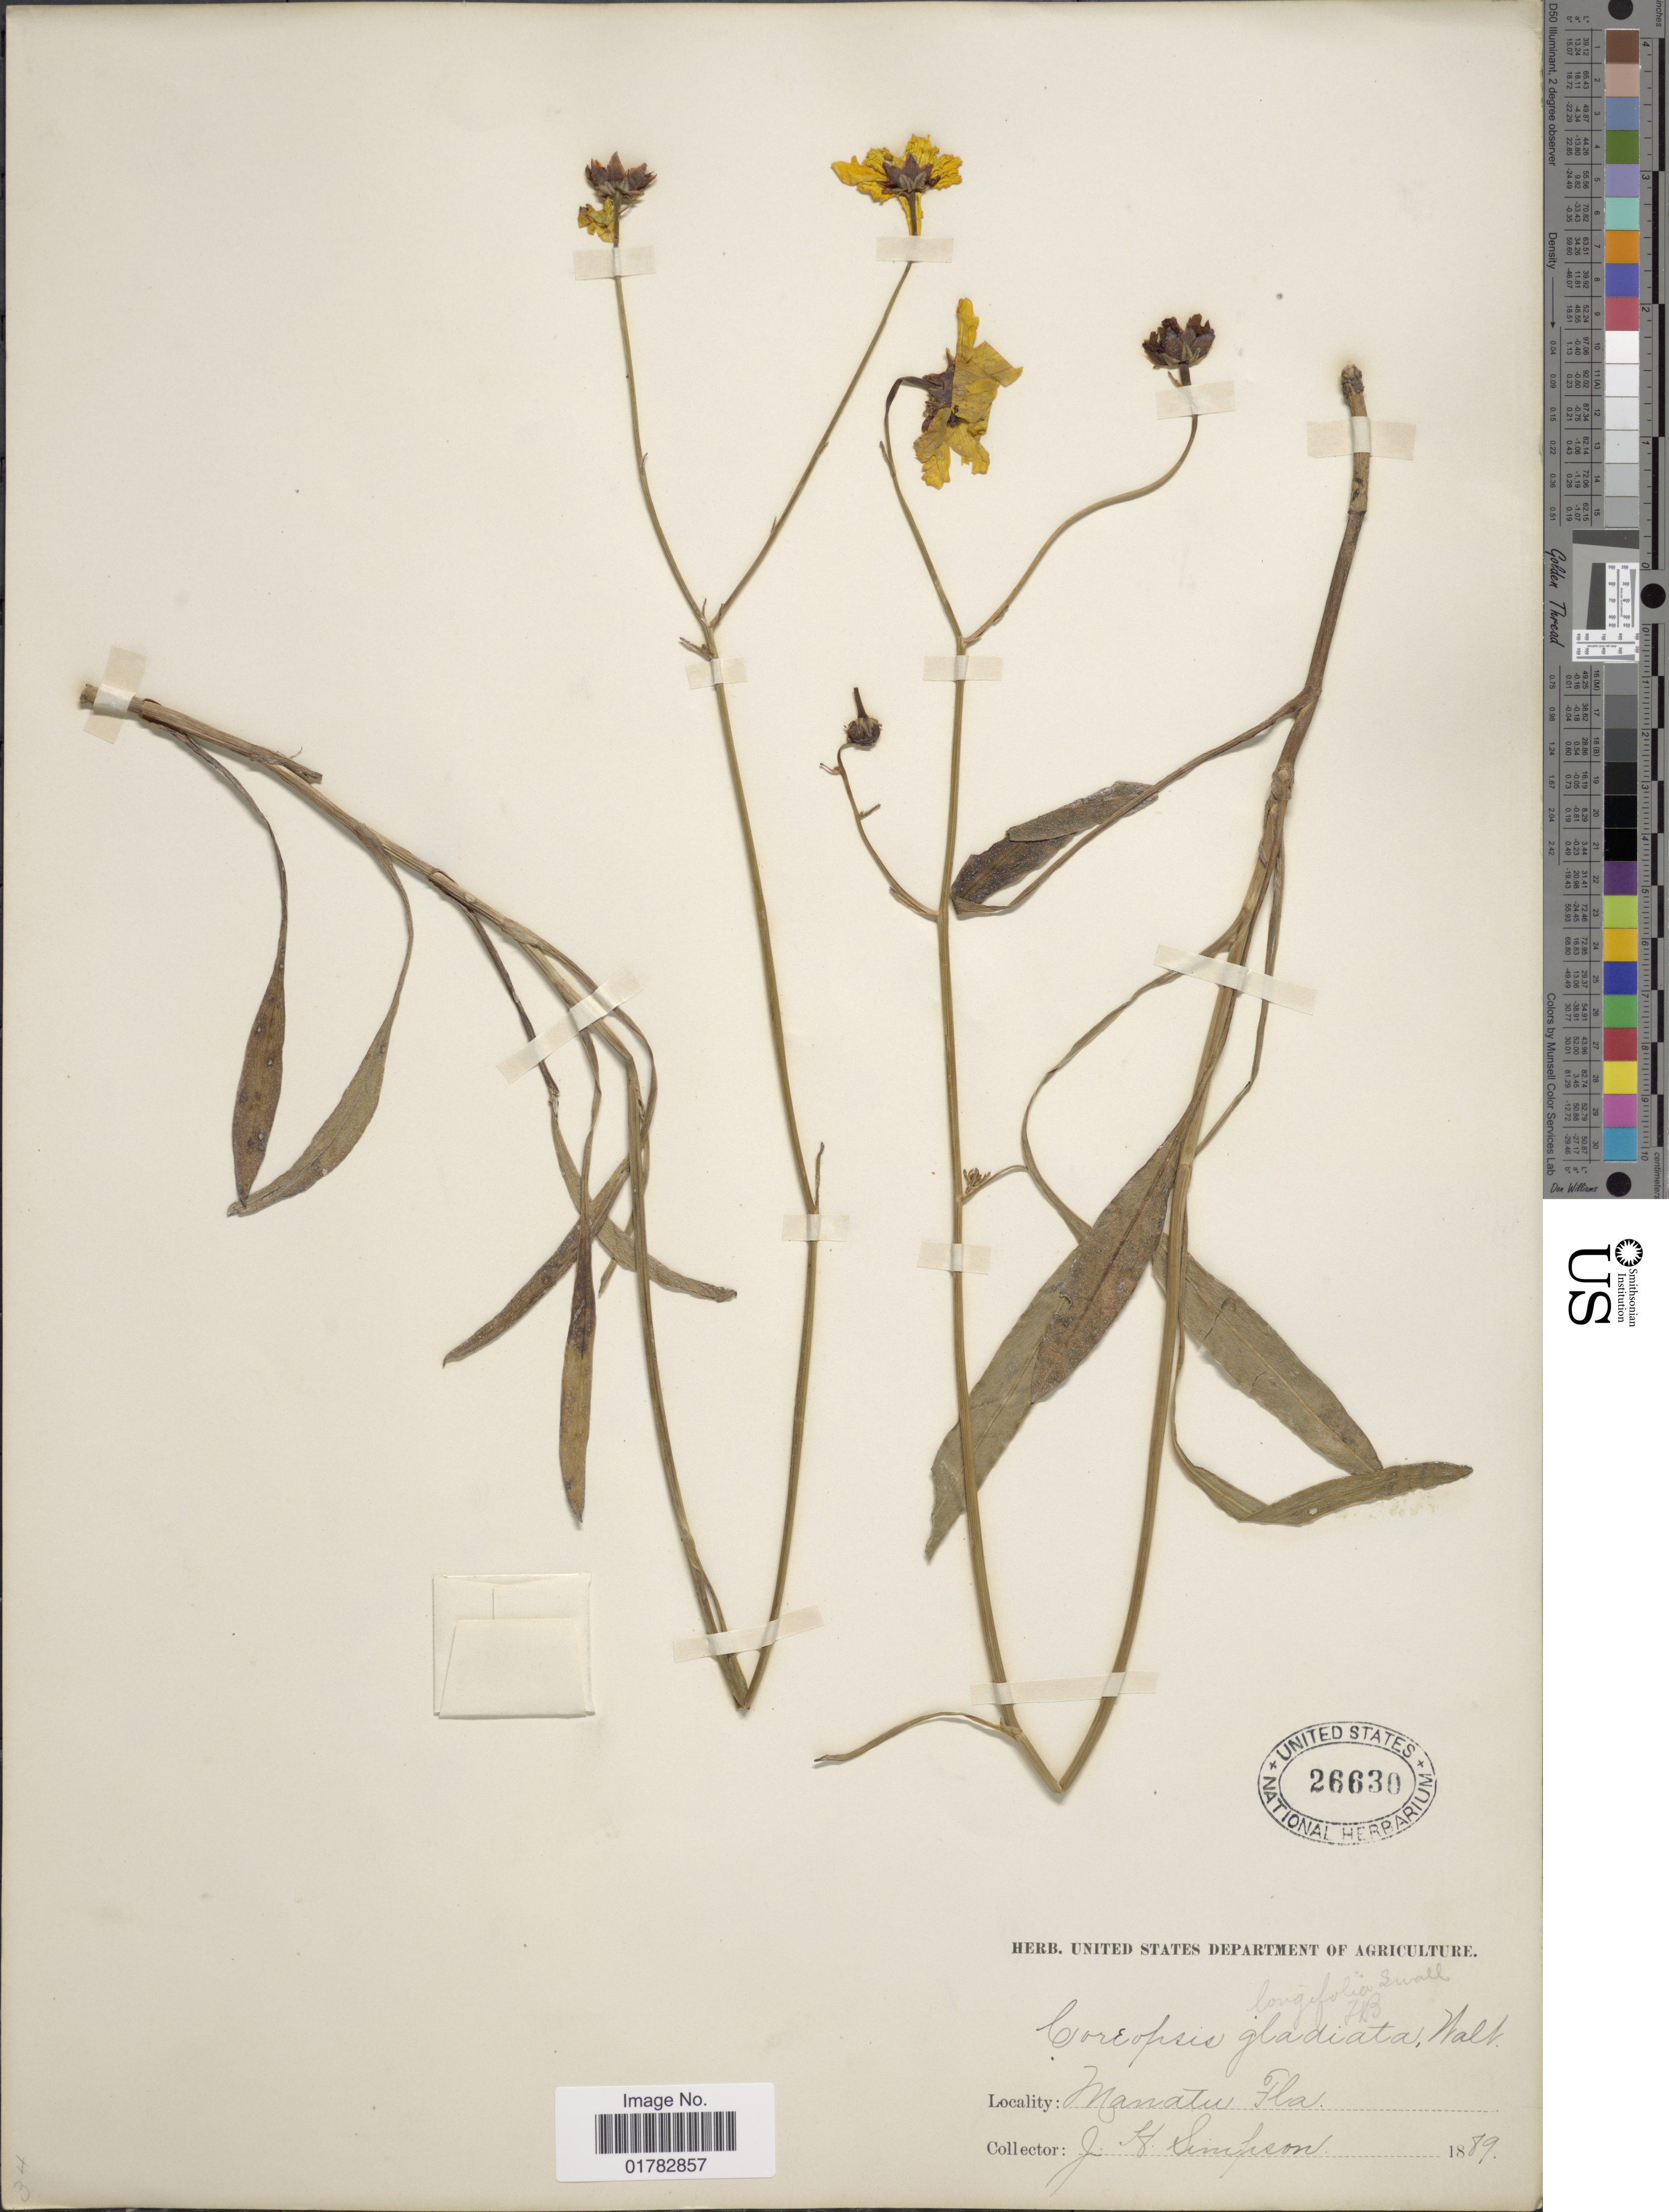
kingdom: Plantae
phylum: Tracheophyta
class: Magnoliopsida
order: Asterales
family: Asteraceae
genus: Coreopsis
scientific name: Coreopsis longifolia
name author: Small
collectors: J. H. Simpson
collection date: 1889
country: United States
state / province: Florida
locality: Manatee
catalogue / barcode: US 26630